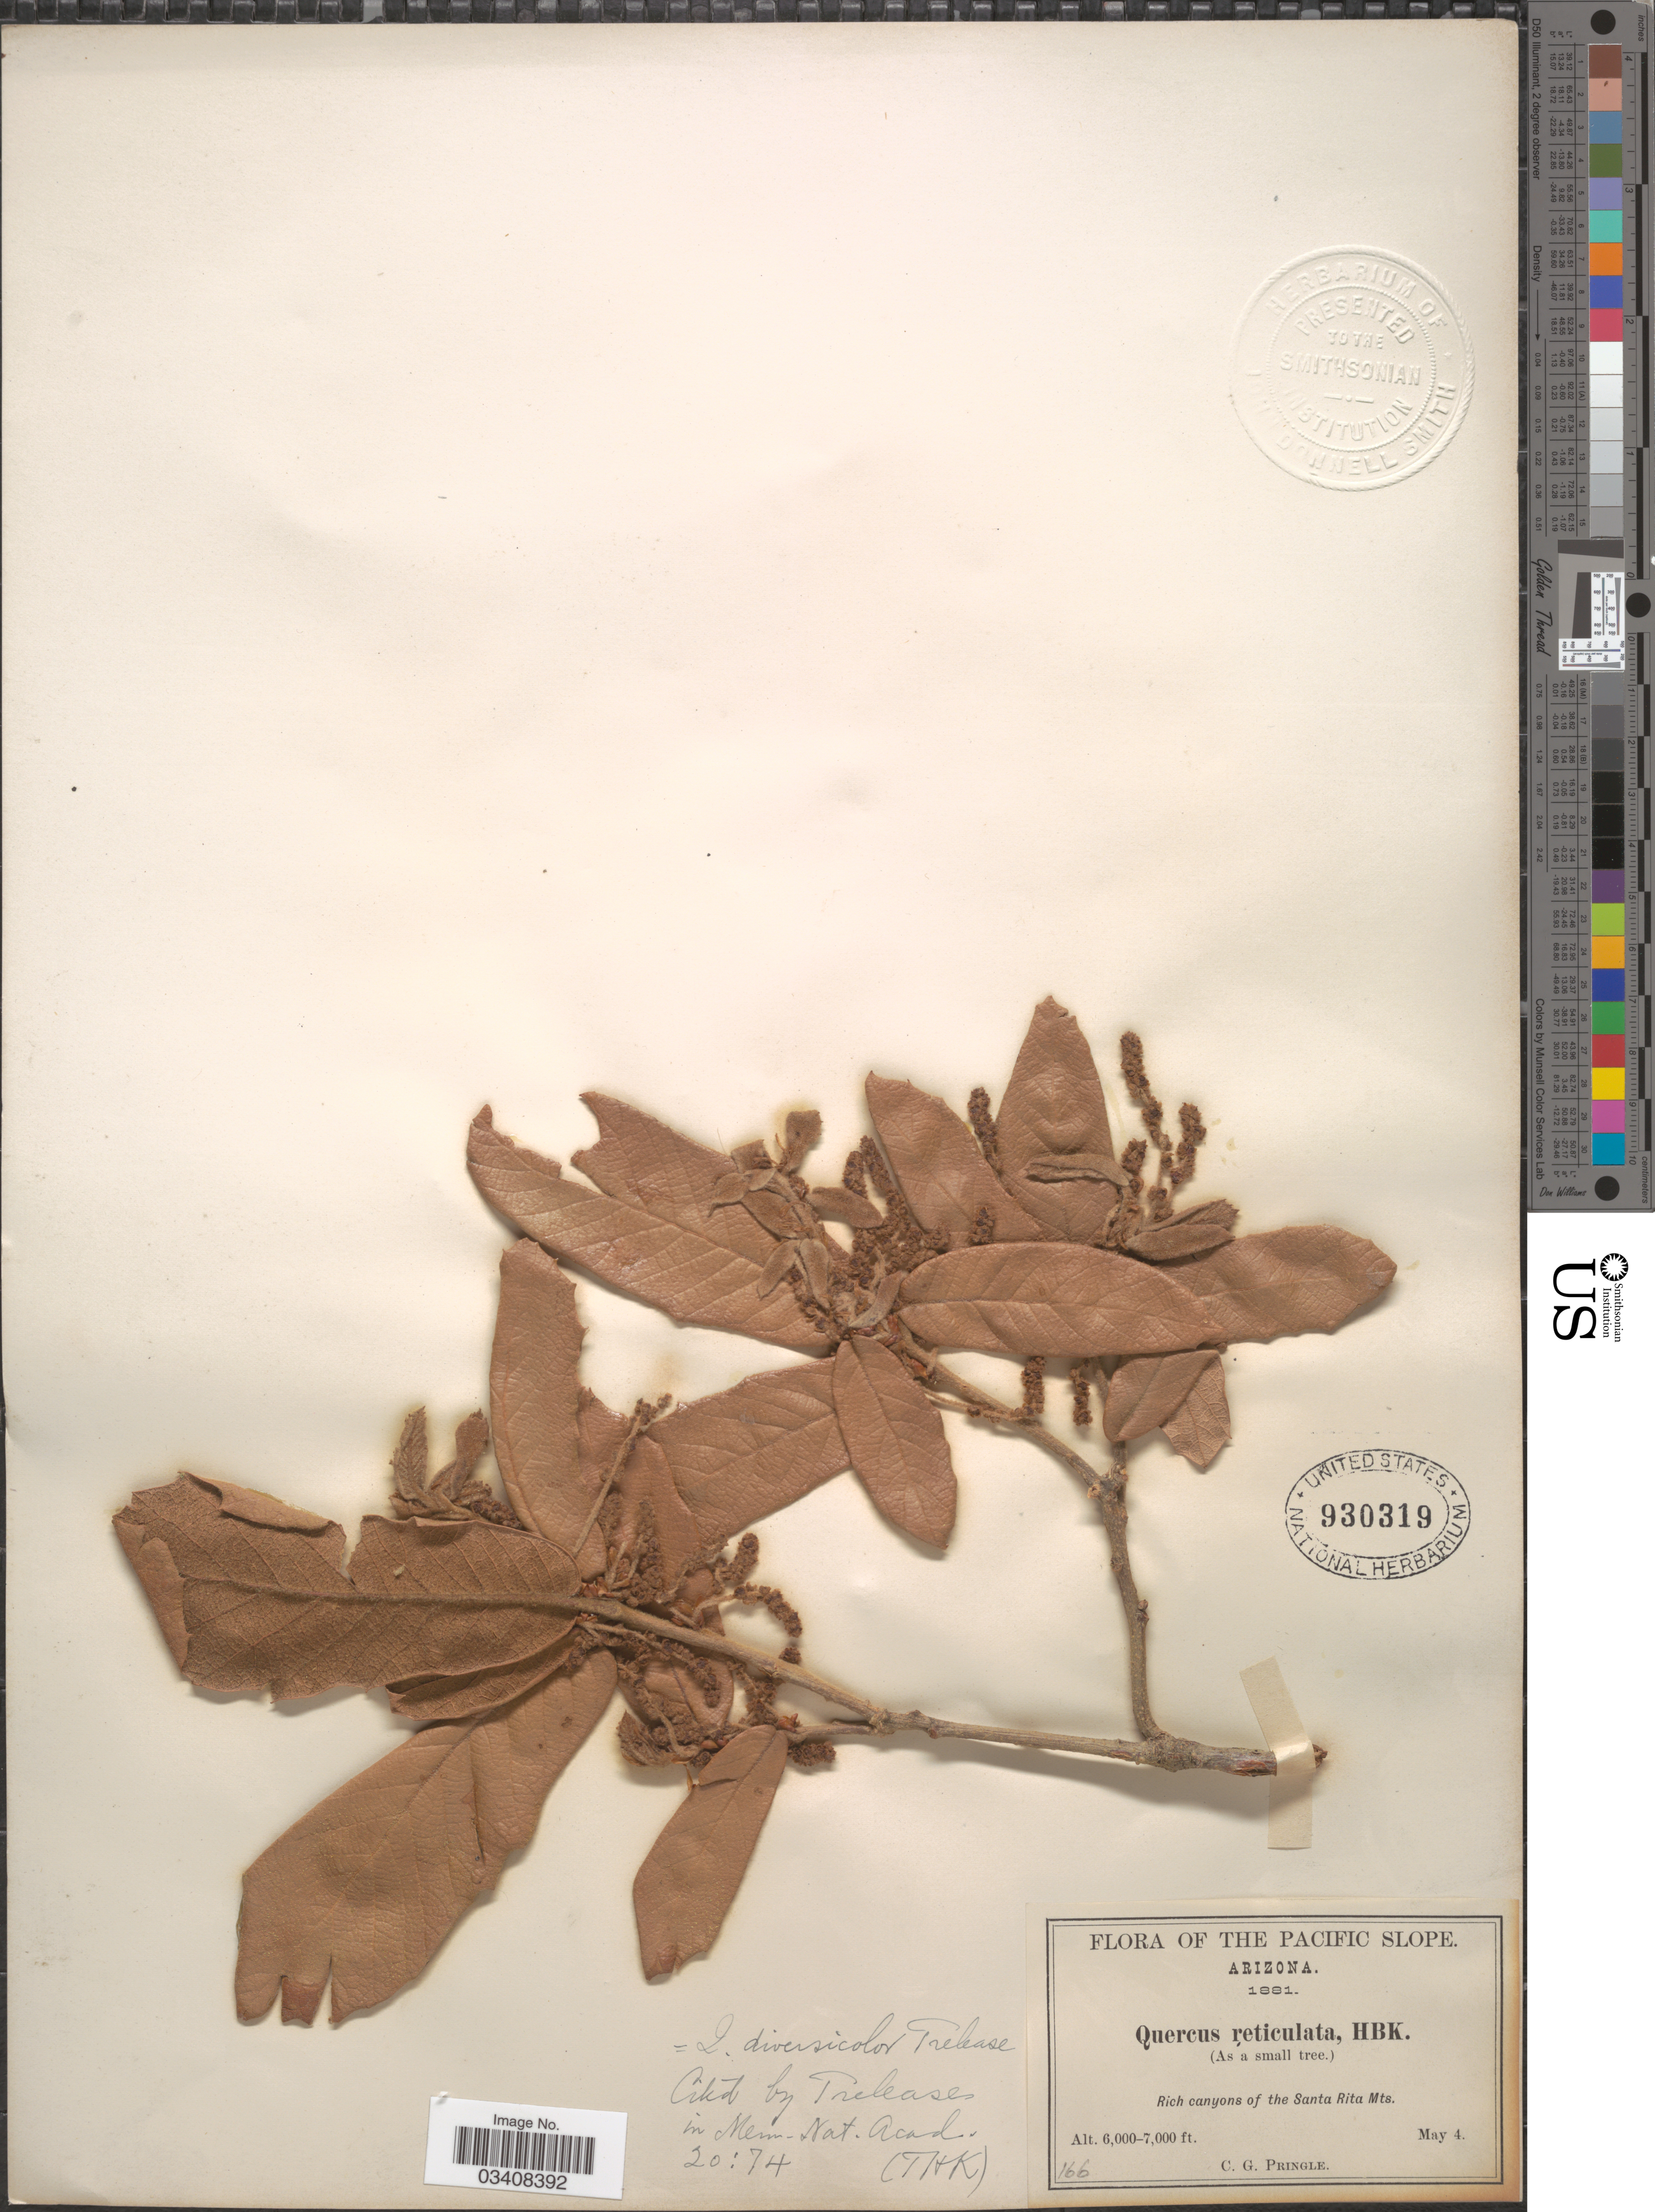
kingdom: Plantae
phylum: Tracheophyta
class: Magnoliopsida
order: Fagales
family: Fagaceae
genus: Quercus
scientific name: Quercus rugosa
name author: Née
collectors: C. G. Pringle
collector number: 166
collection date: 1881-05-04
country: United States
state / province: Arizona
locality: The Pacific Slope. Rich canyons of the Santa Rita Mts.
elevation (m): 1829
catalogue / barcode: US 930319